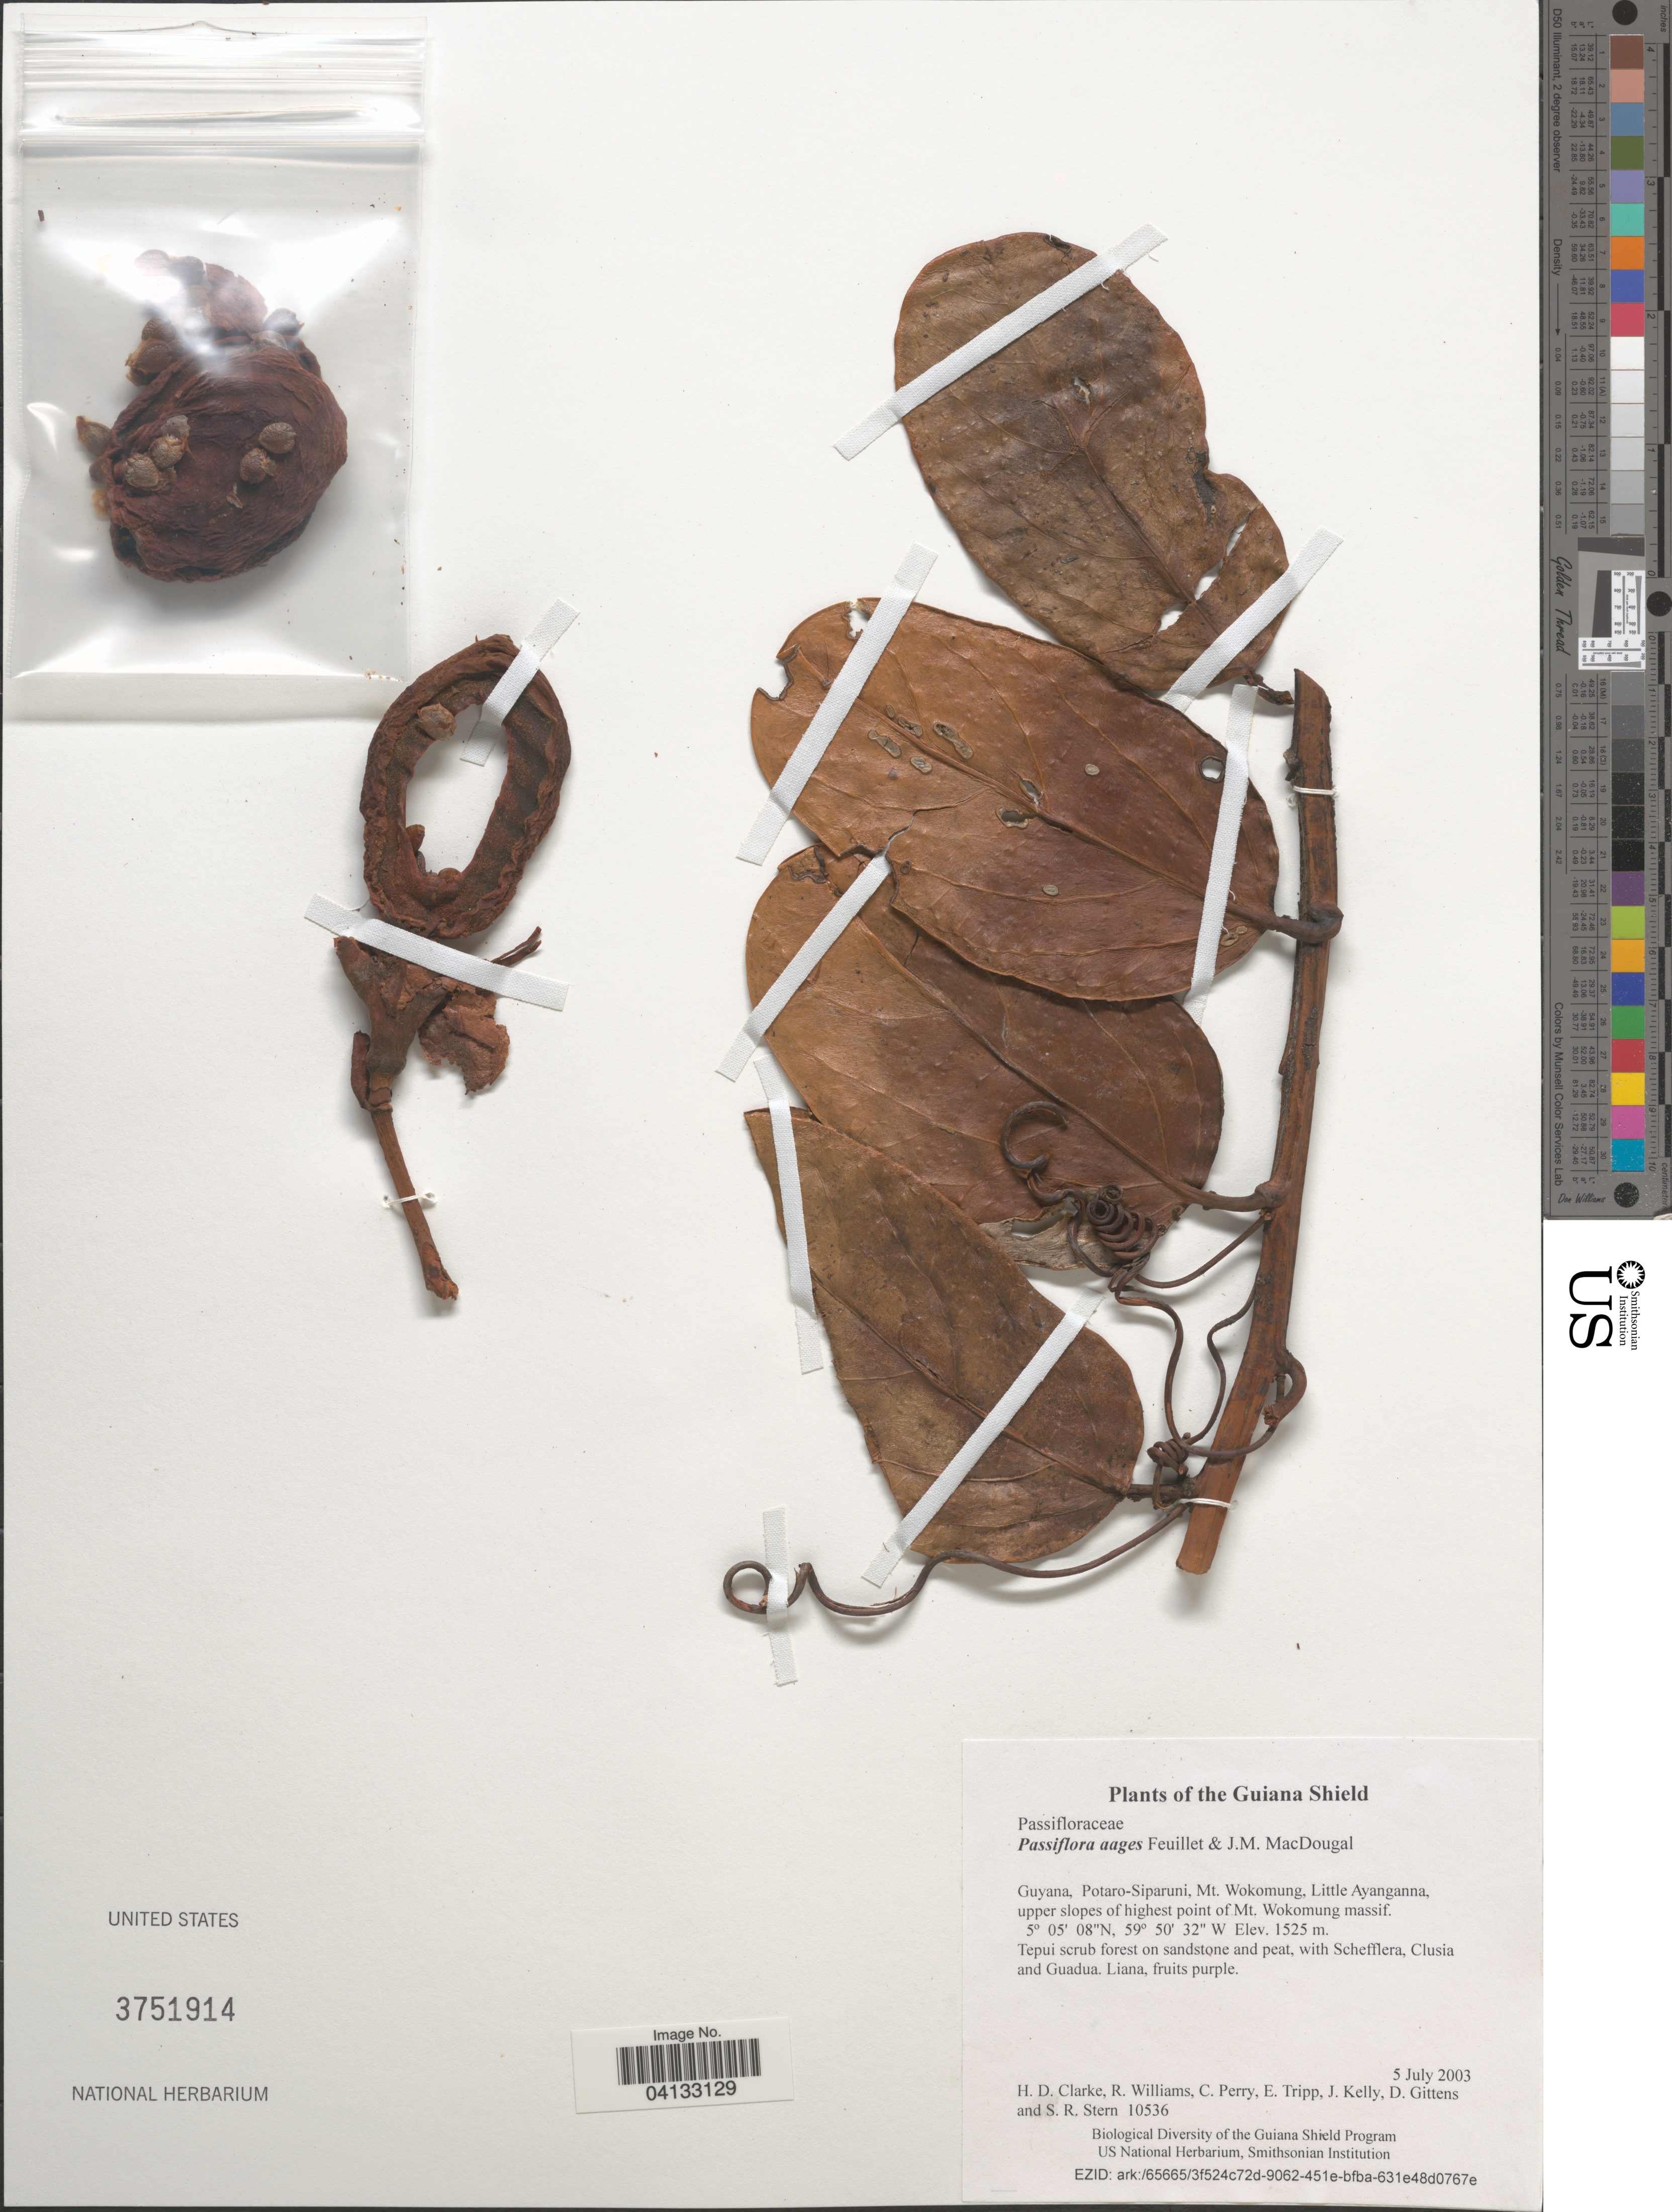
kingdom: Plantae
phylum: Tracheophyta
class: Magnoliopsida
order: Malpighiales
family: Passifloraceae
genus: Passiflora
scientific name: Passiflora aages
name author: Feuillet & J.M. MacDougal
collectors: H. D. Clarke, R. Williams, C. Perry, E. Tripp & et al.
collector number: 10536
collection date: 2003-07-05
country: Guyana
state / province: Potaro-Siparuni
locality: Guiana Shield. Mt. Wokomung, Little Ayanganna, upper slopes of highest point of Mt. Wokomung massif.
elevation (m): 1525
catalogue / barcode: US 3751914